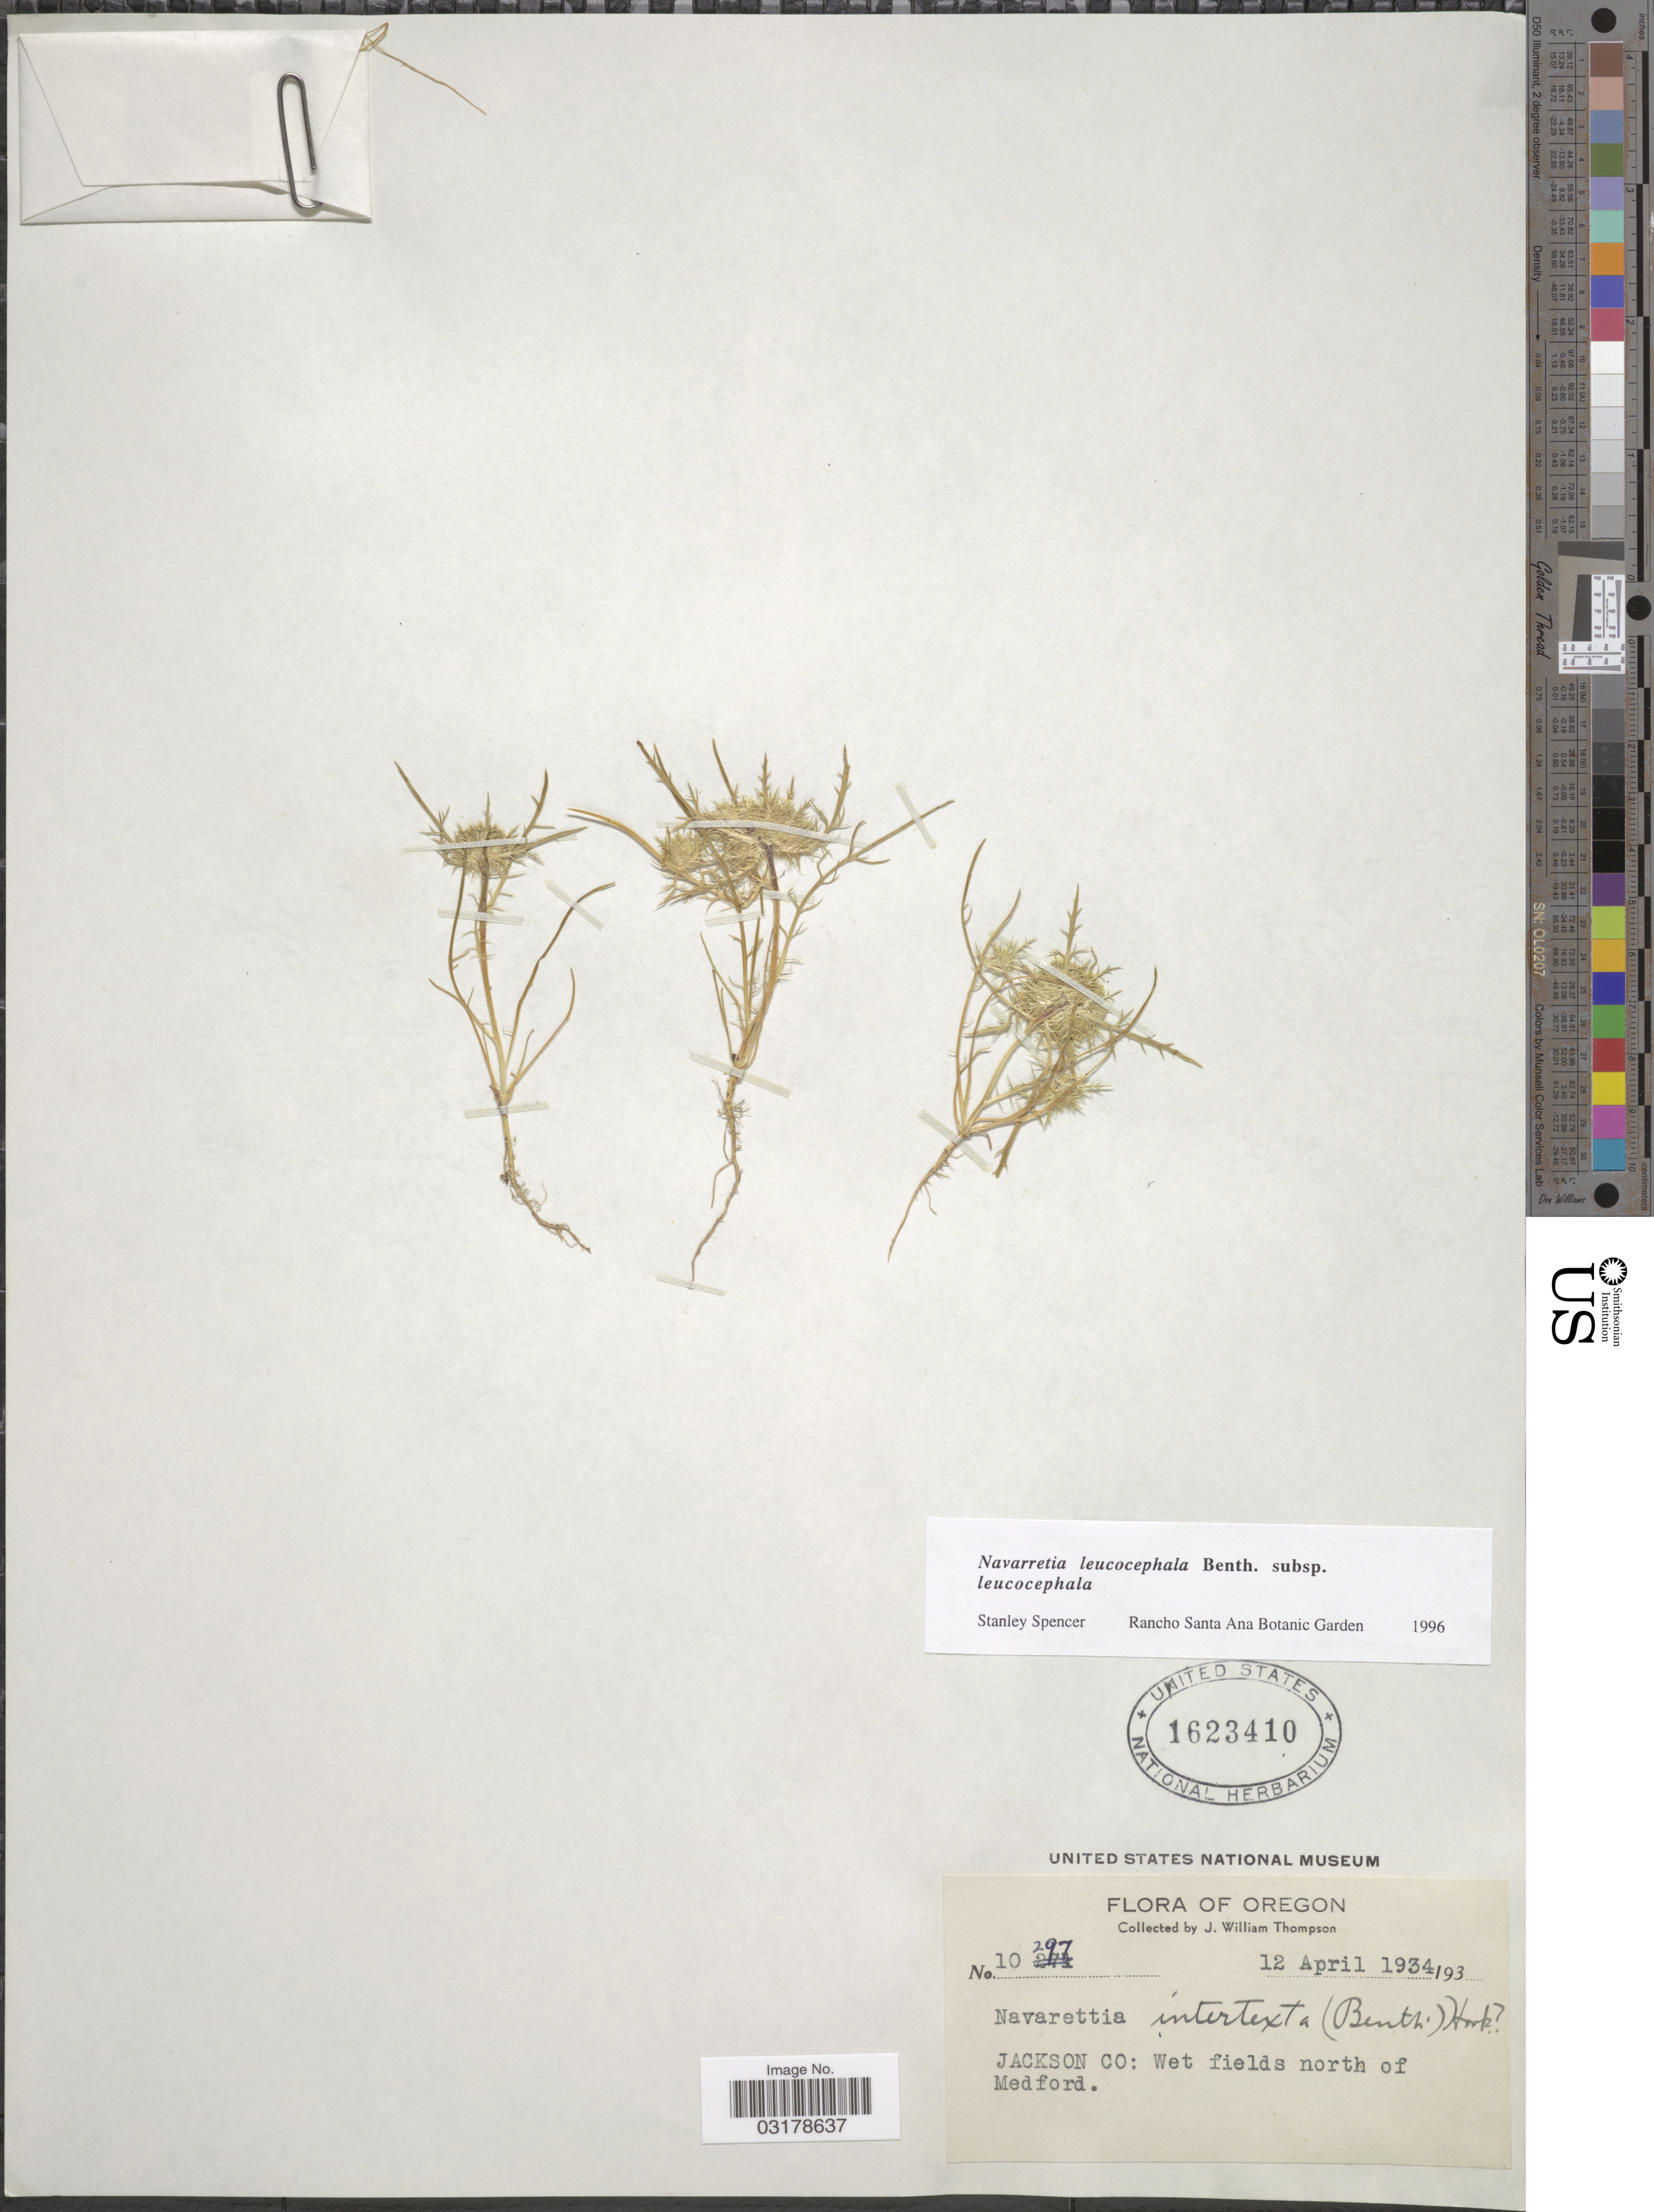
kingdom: Plantae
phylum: Tracheophyta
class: Magnoliopsida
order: Ericales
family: Polemoniaceae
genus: Navarretia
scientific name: Navarretia leucocephala subsp. leucocephala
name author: Benth.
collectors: J. W. Thompson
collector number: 10297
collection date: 1934-04-12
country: United States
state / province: Oregon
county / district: Jackson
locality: Jackson Co: Wet fields north of Medford.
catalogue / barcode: US 1623410